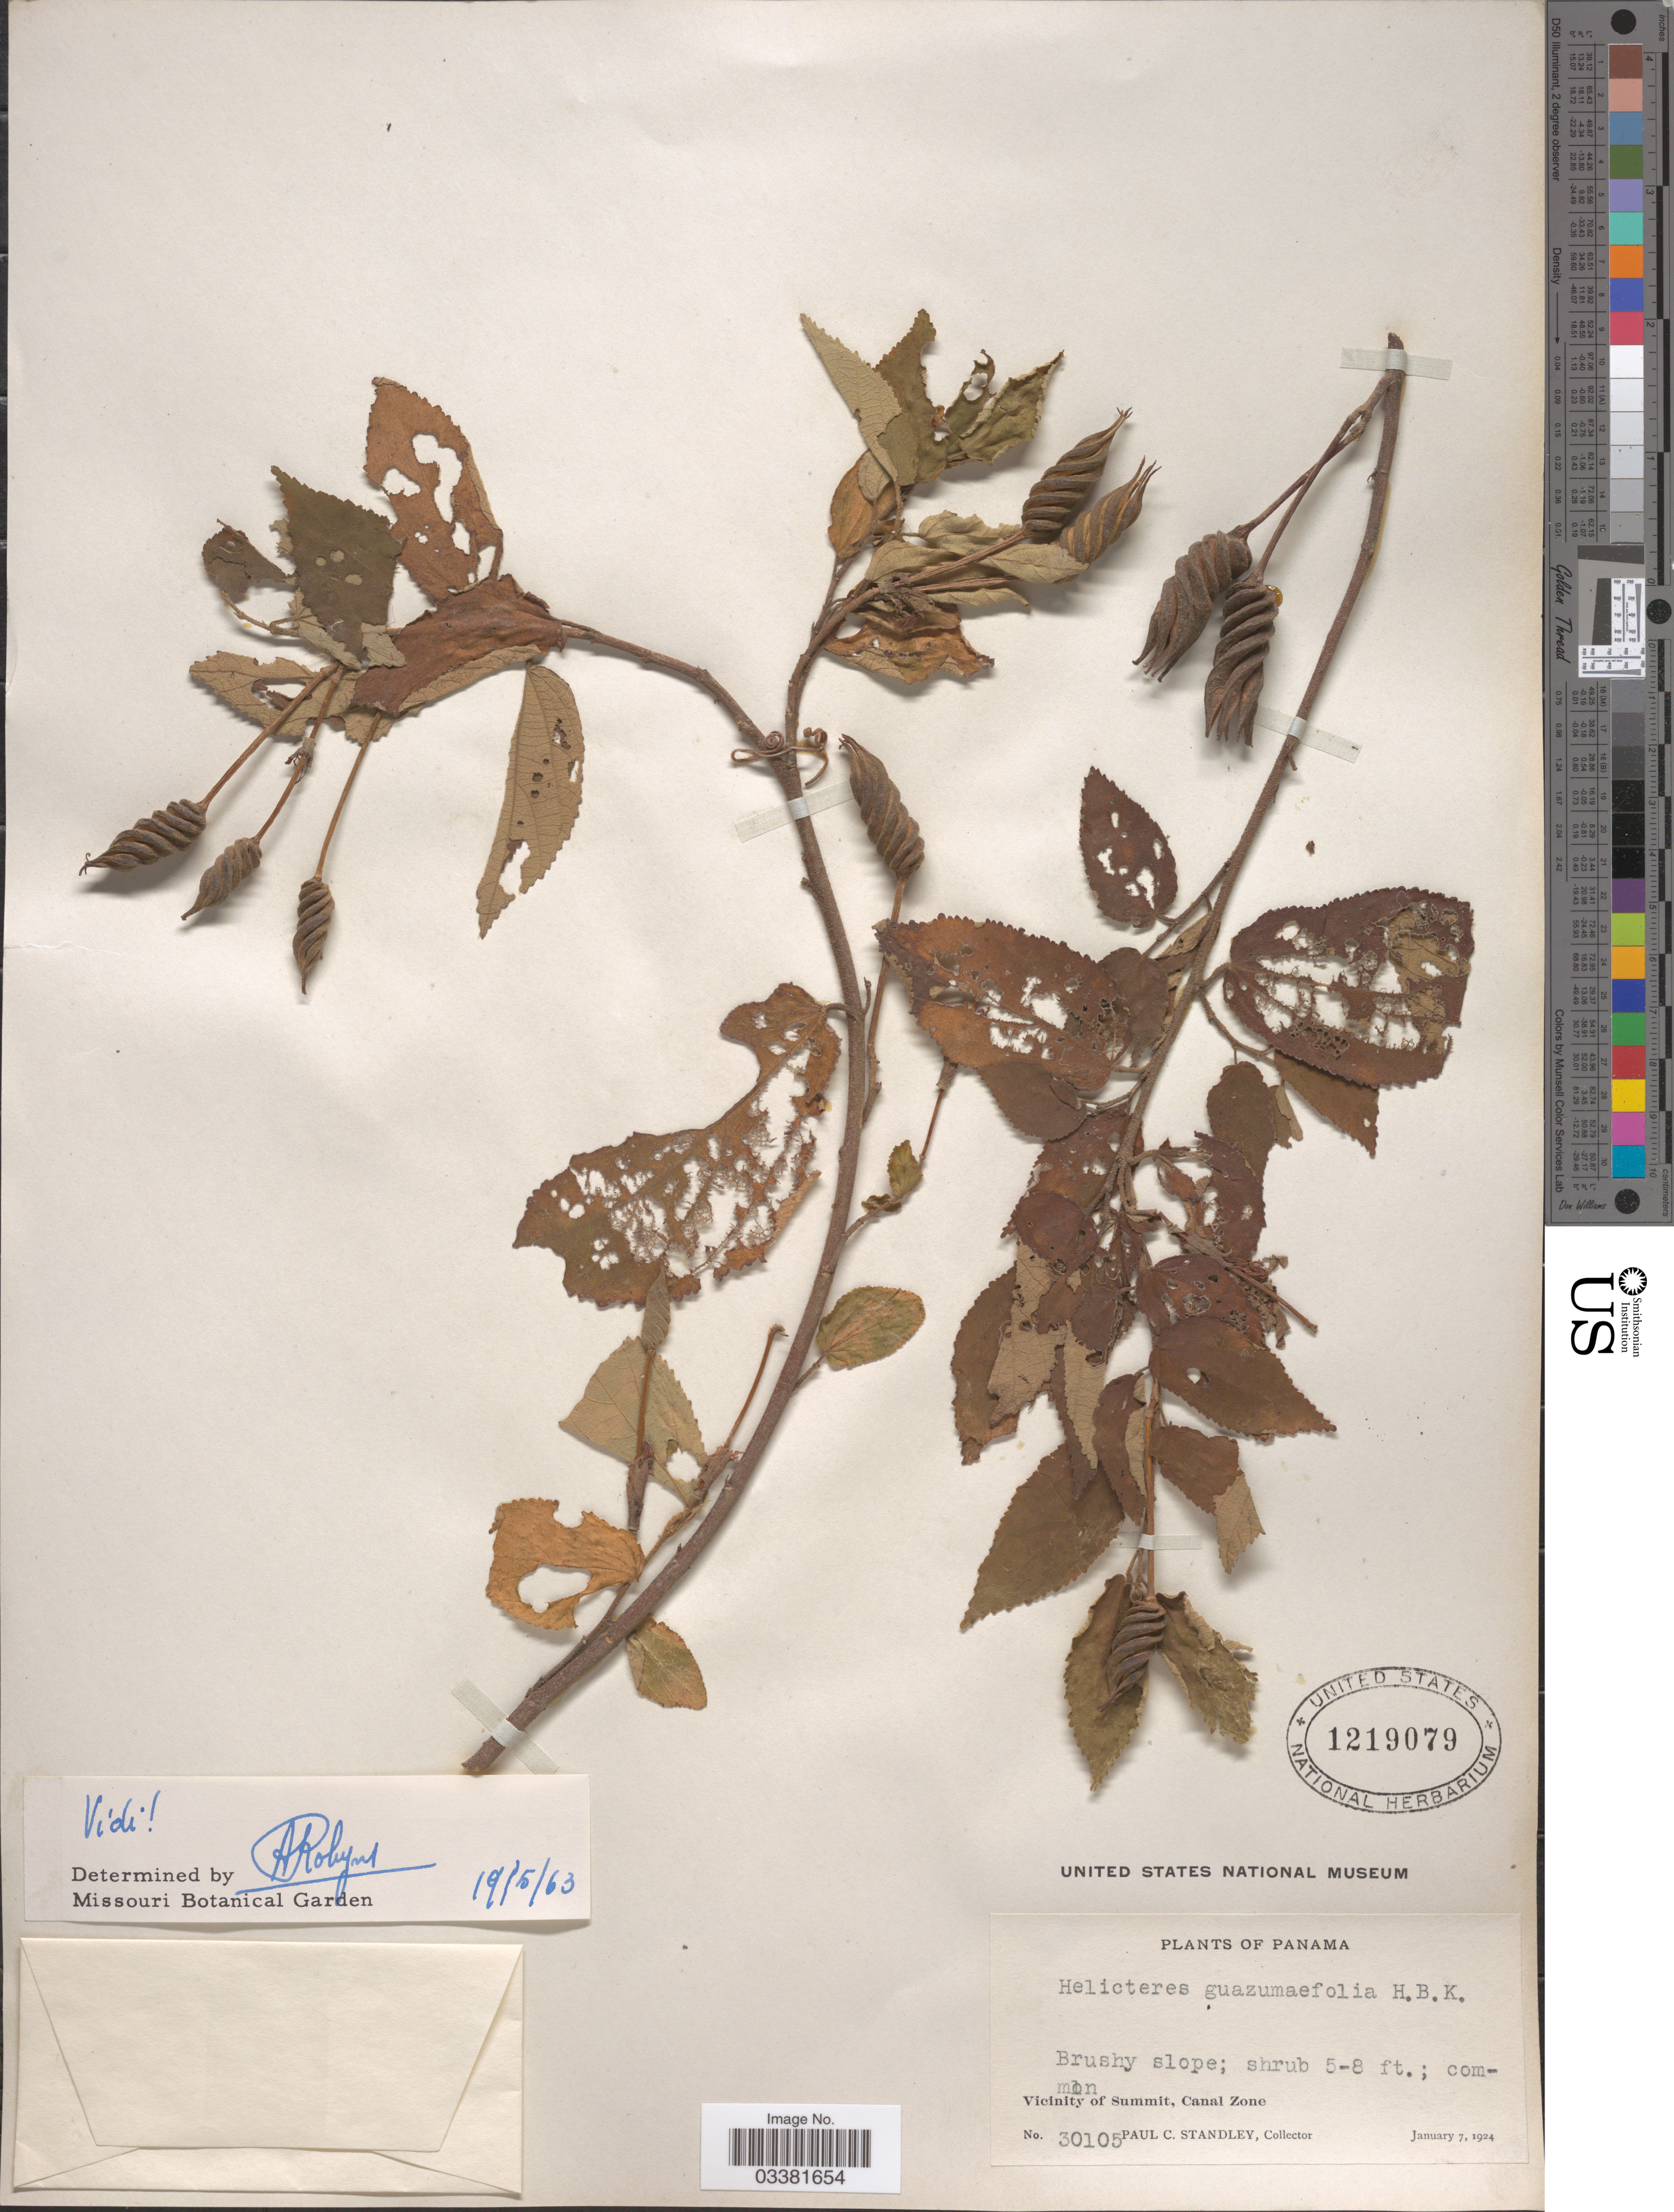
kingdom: Plantae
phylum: Tracheophyta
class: Magnoliopsida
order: Malvales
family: Malvaceae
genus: Helicteres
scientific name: Helicteres guazumifolia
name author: Kunth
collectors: P. C. Standley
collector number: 30105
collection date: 1924-01-07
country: Panama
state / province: Colón / Panamá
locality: Vicinity of Summit, Canal Zone.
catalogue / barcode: US 1219079